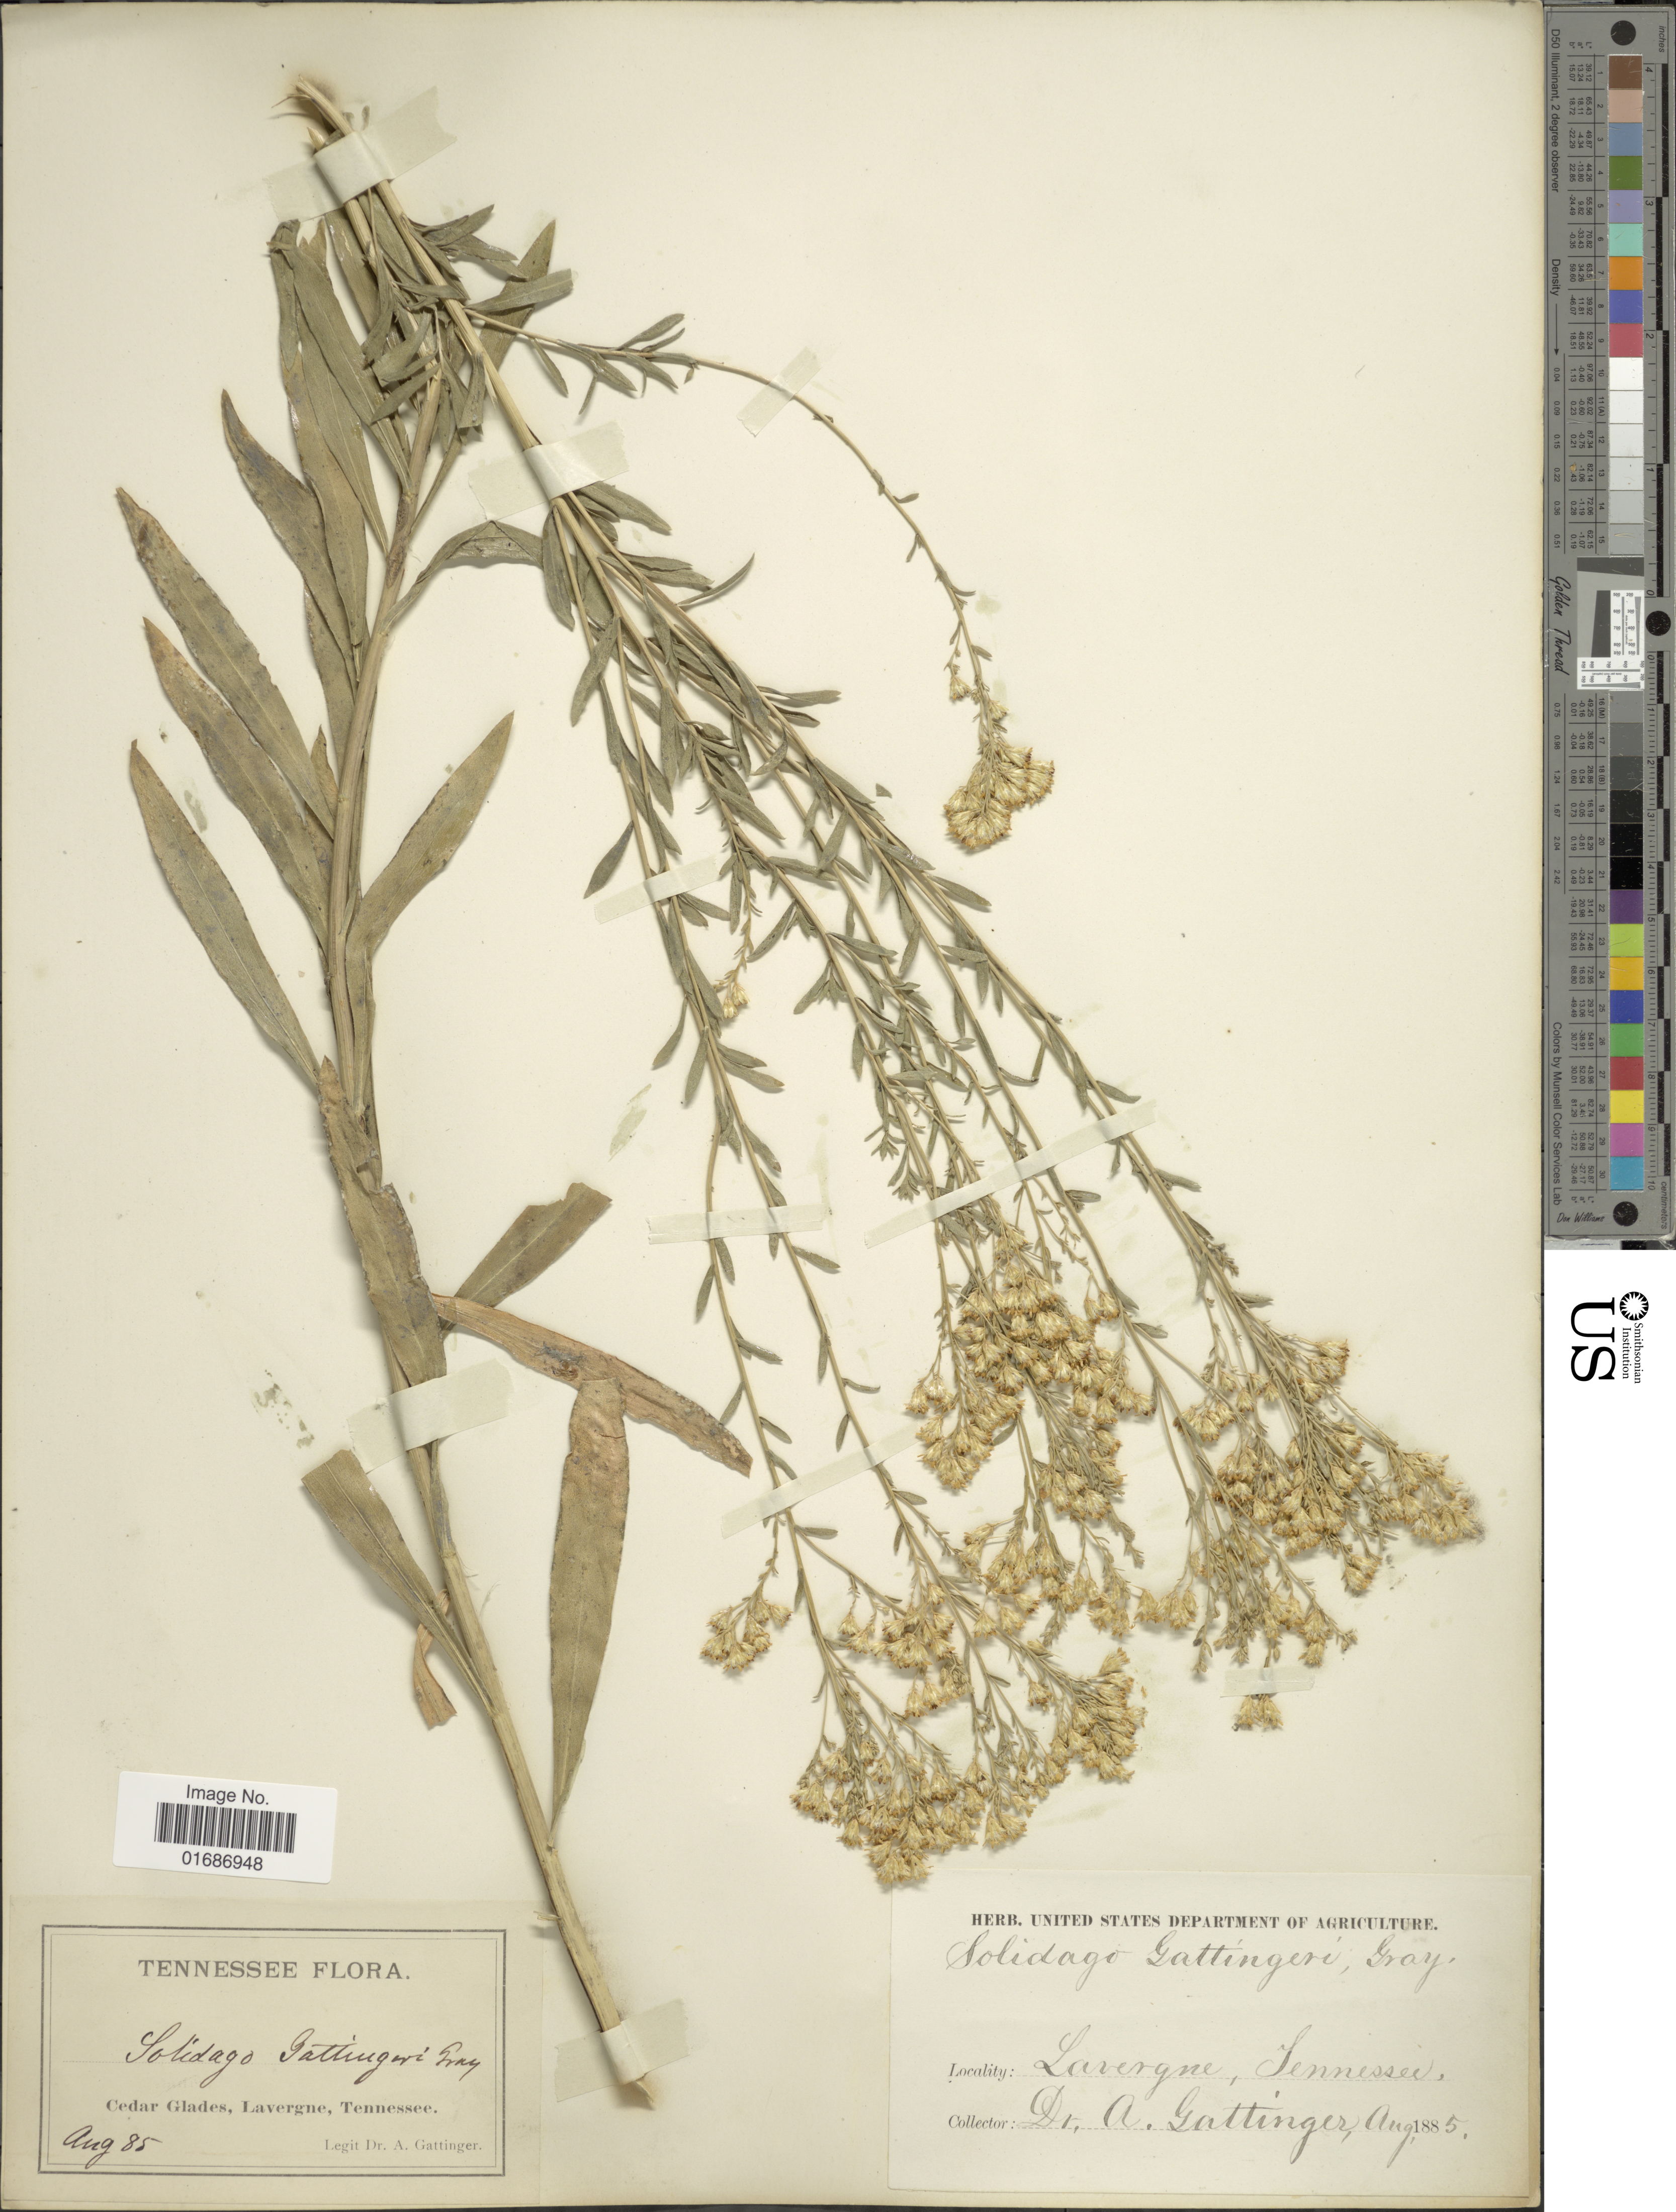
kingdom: Plantae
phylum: Tracheophyta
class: Magnoliopsida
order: Asterales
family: Asteraceae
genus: Solidago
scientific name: Solidago gattingeri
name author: Chapman ex A. Gray & et al. in A. Gray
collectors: A. Gattinger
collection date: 1885-08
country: United States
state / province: Tennessee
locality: Cedar Glades, Lavergne